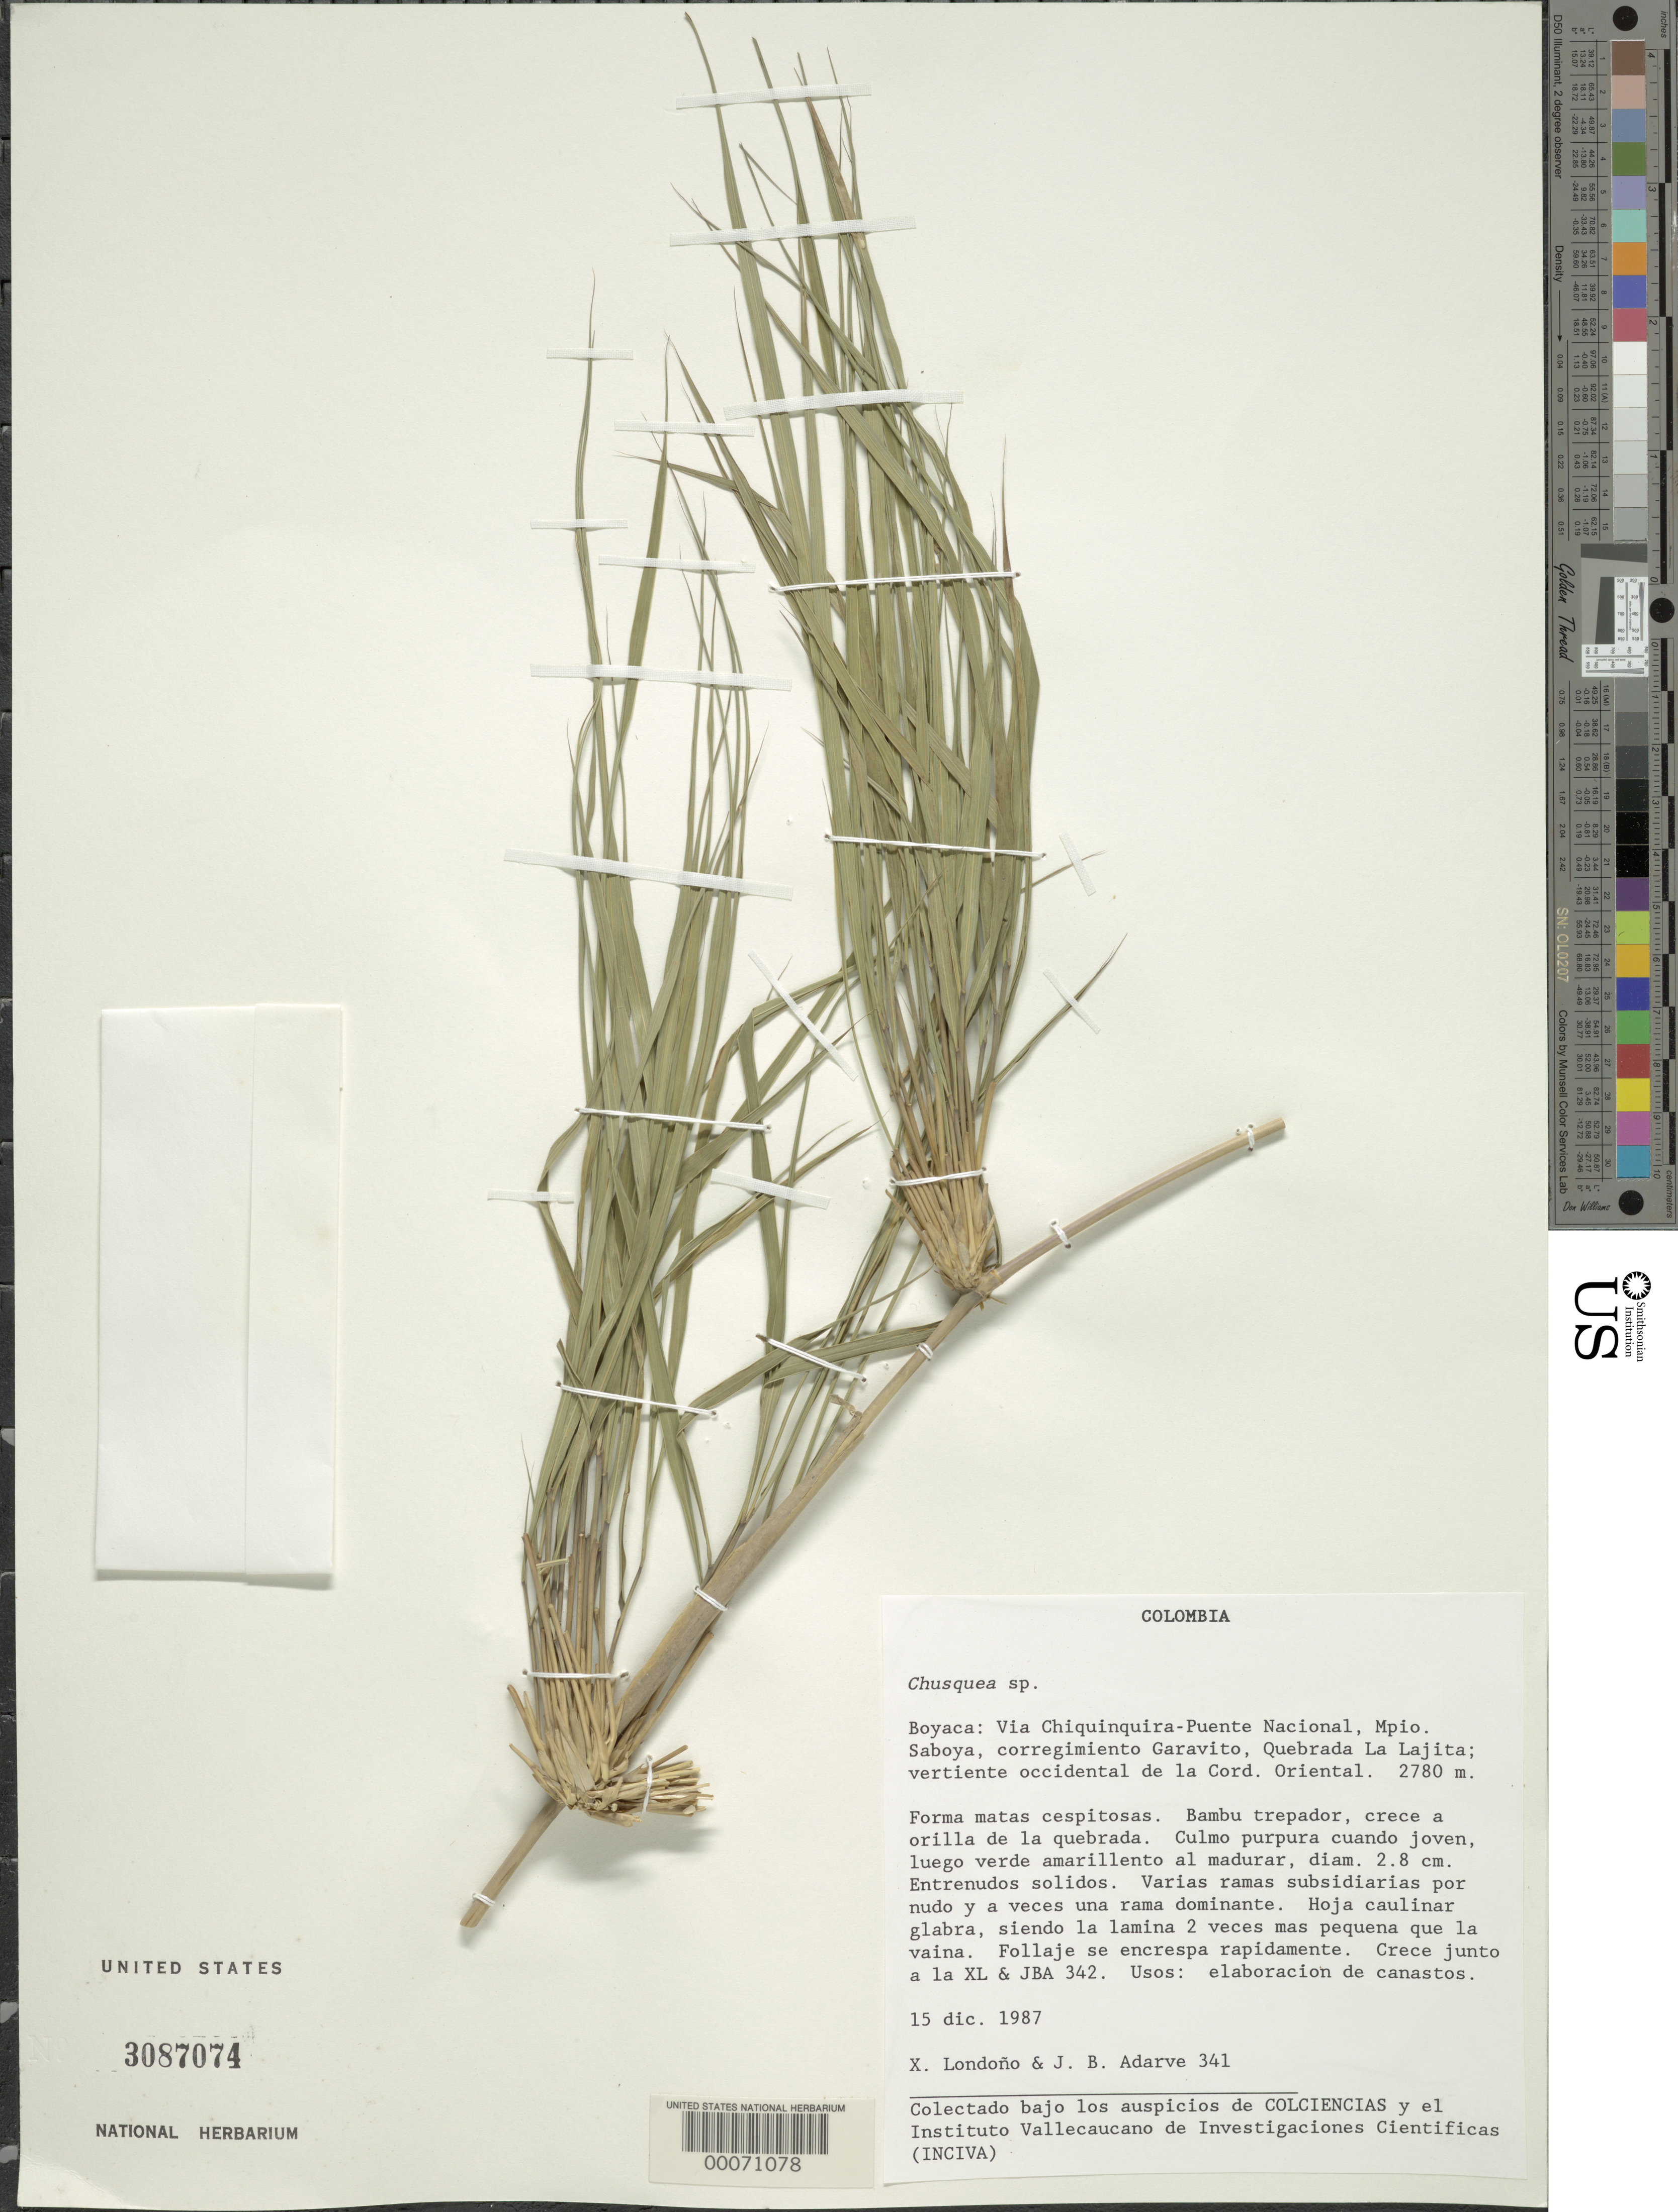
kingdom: Plantae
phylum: Tracheophyta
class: Liliopsida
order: Poales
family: Poaceae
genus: Chusquea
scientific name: Chusquea sp.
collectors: X. Londoño & J. B. Adarve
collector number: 341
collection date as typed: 15 Dec 1987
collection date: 1987-12-15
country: Colombia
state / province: Boyacá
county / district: Saboyá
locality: Chiquinquira-Puente Nacional, Mun. Saboya, Garavito, Quebrada la Lajita, w slope of La Cord. Oriental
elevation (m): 2780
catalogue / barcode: US 3087074